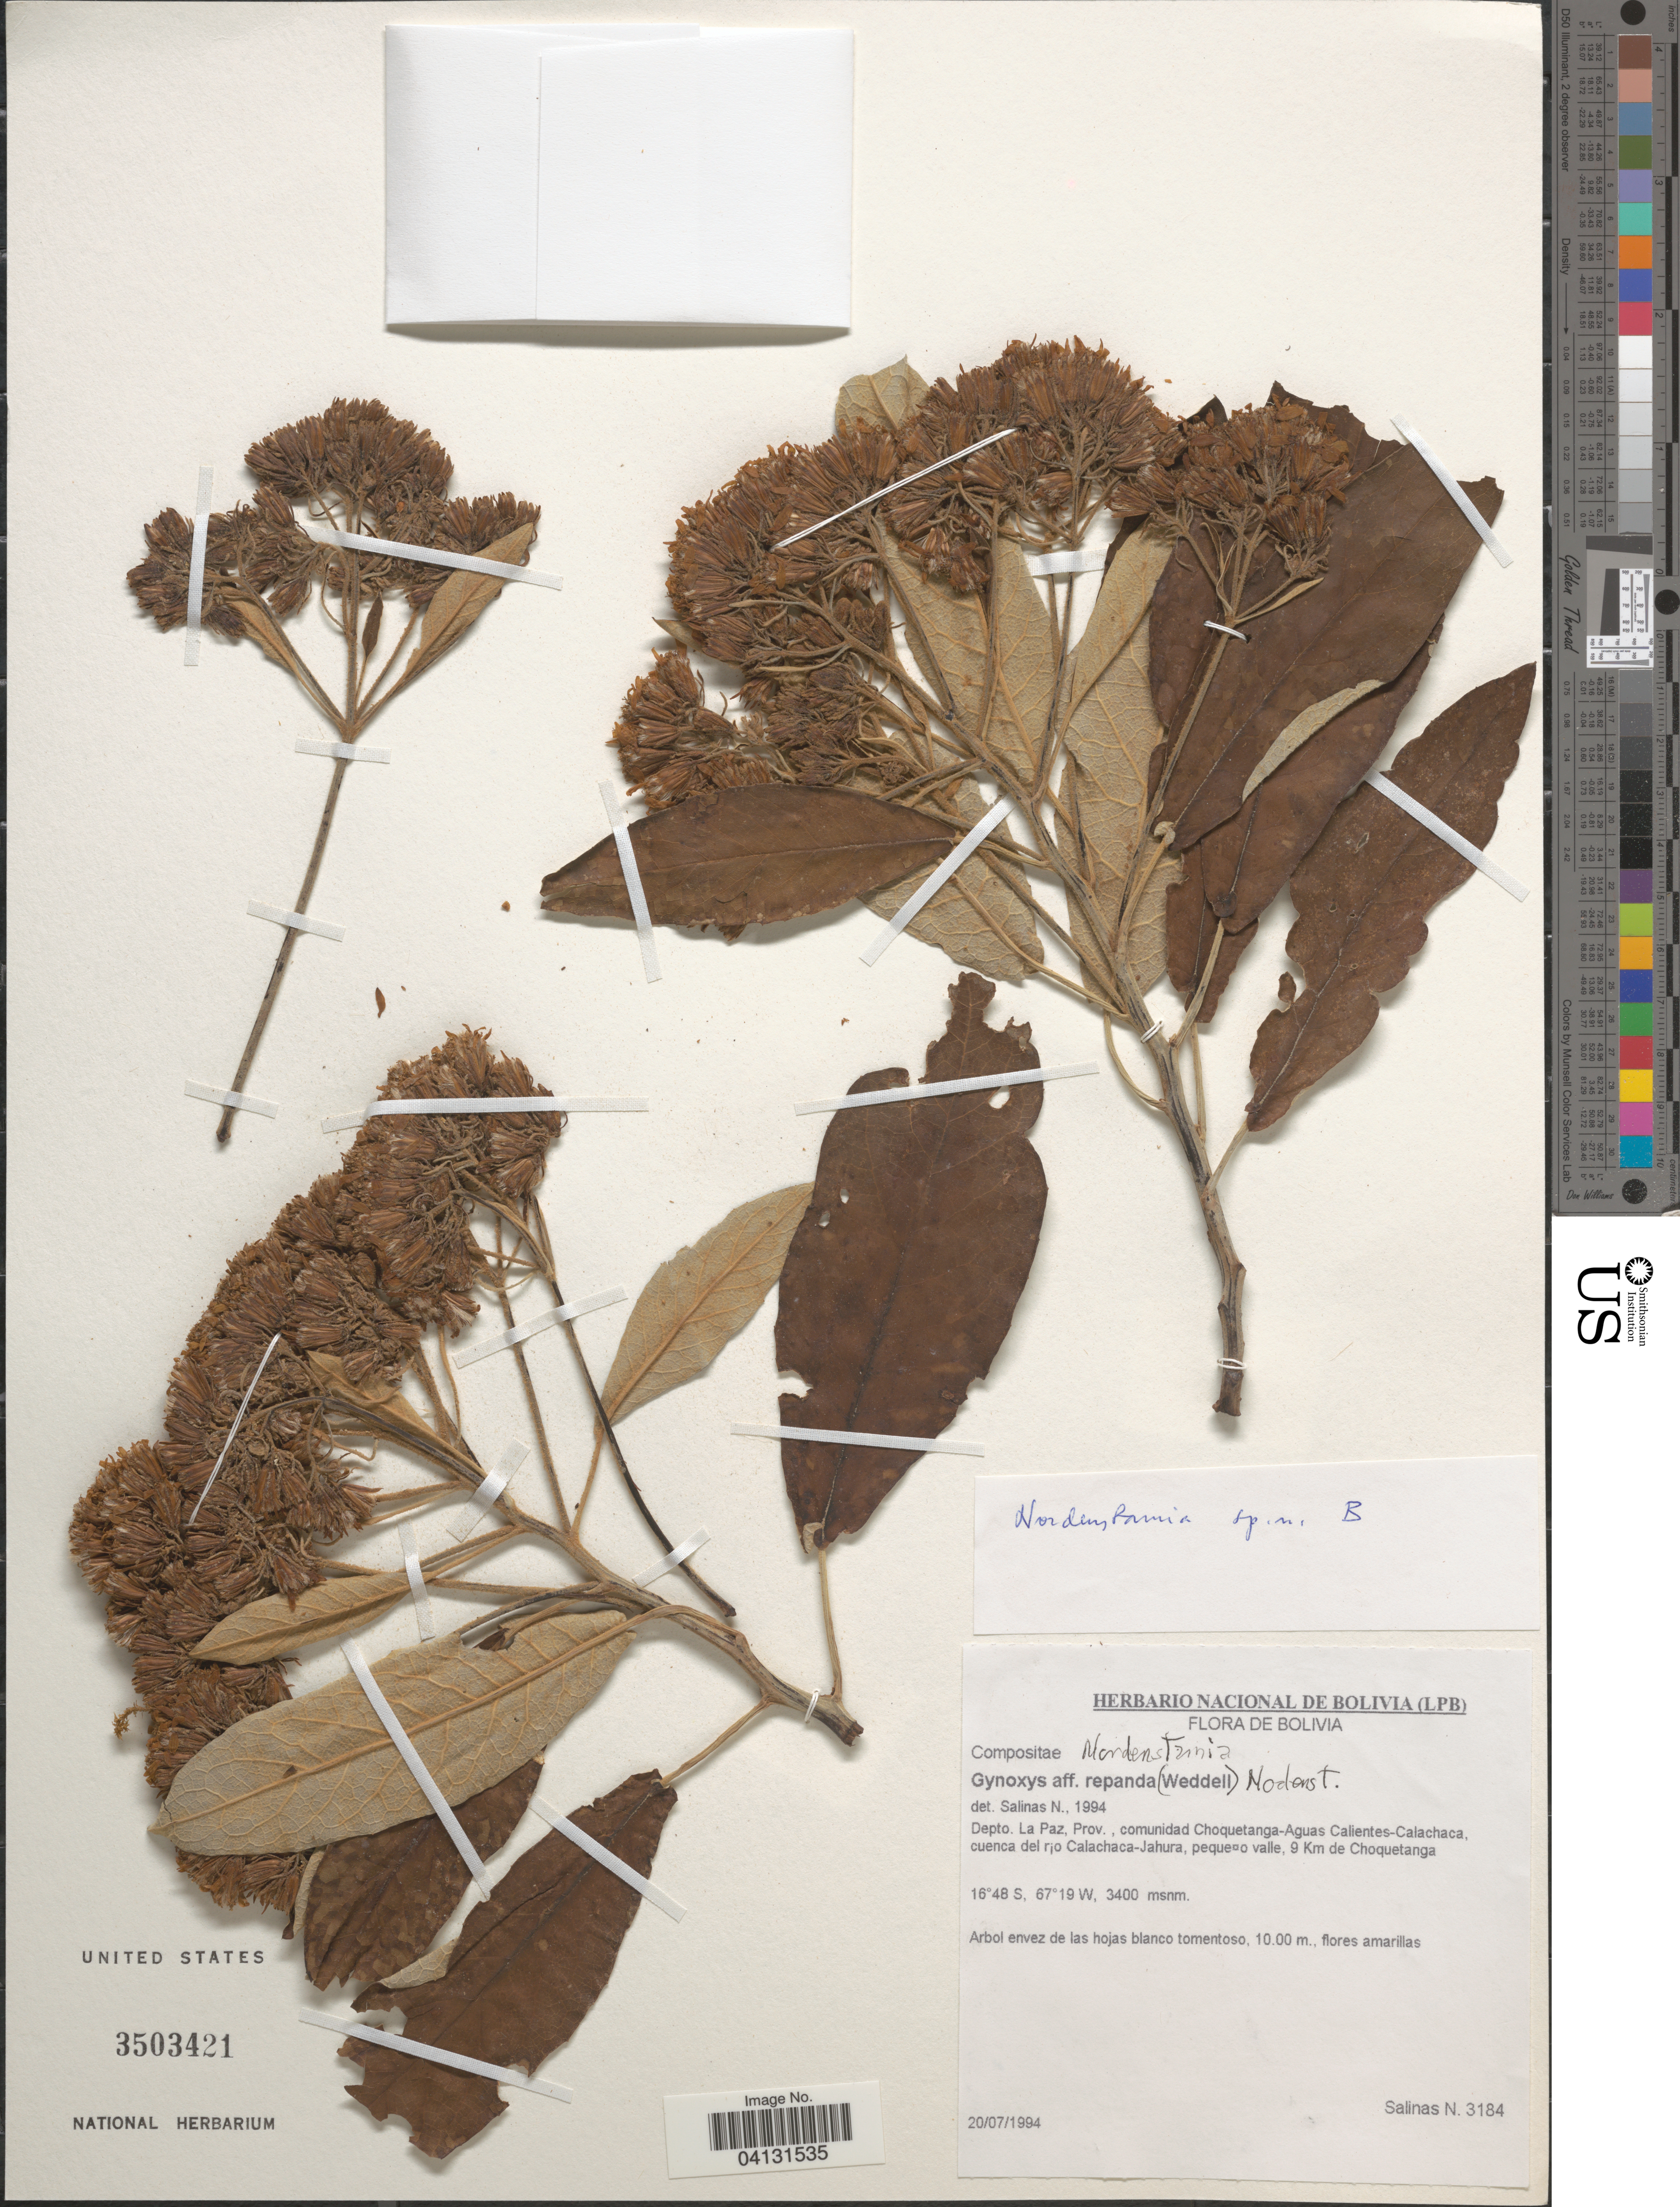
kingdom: Plantae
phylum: Tracheophyta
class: Magnoliopsida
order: Asterales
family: Asteraceae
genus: Nordenstamia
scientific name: Nordenstamia sp.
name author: Lundin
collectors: N. Salinas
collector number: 3184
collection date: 1994-07-20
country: Bolivia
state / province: La Paz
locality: Depto. La Paz, Prov., communidad Choquetanga-Aguas Calientes-Calachaca, cuenca del río Calachaca-Jahura, peque¤o valle, 9 Km de Choquetanga.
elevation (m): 3400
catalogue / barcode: US 3503421